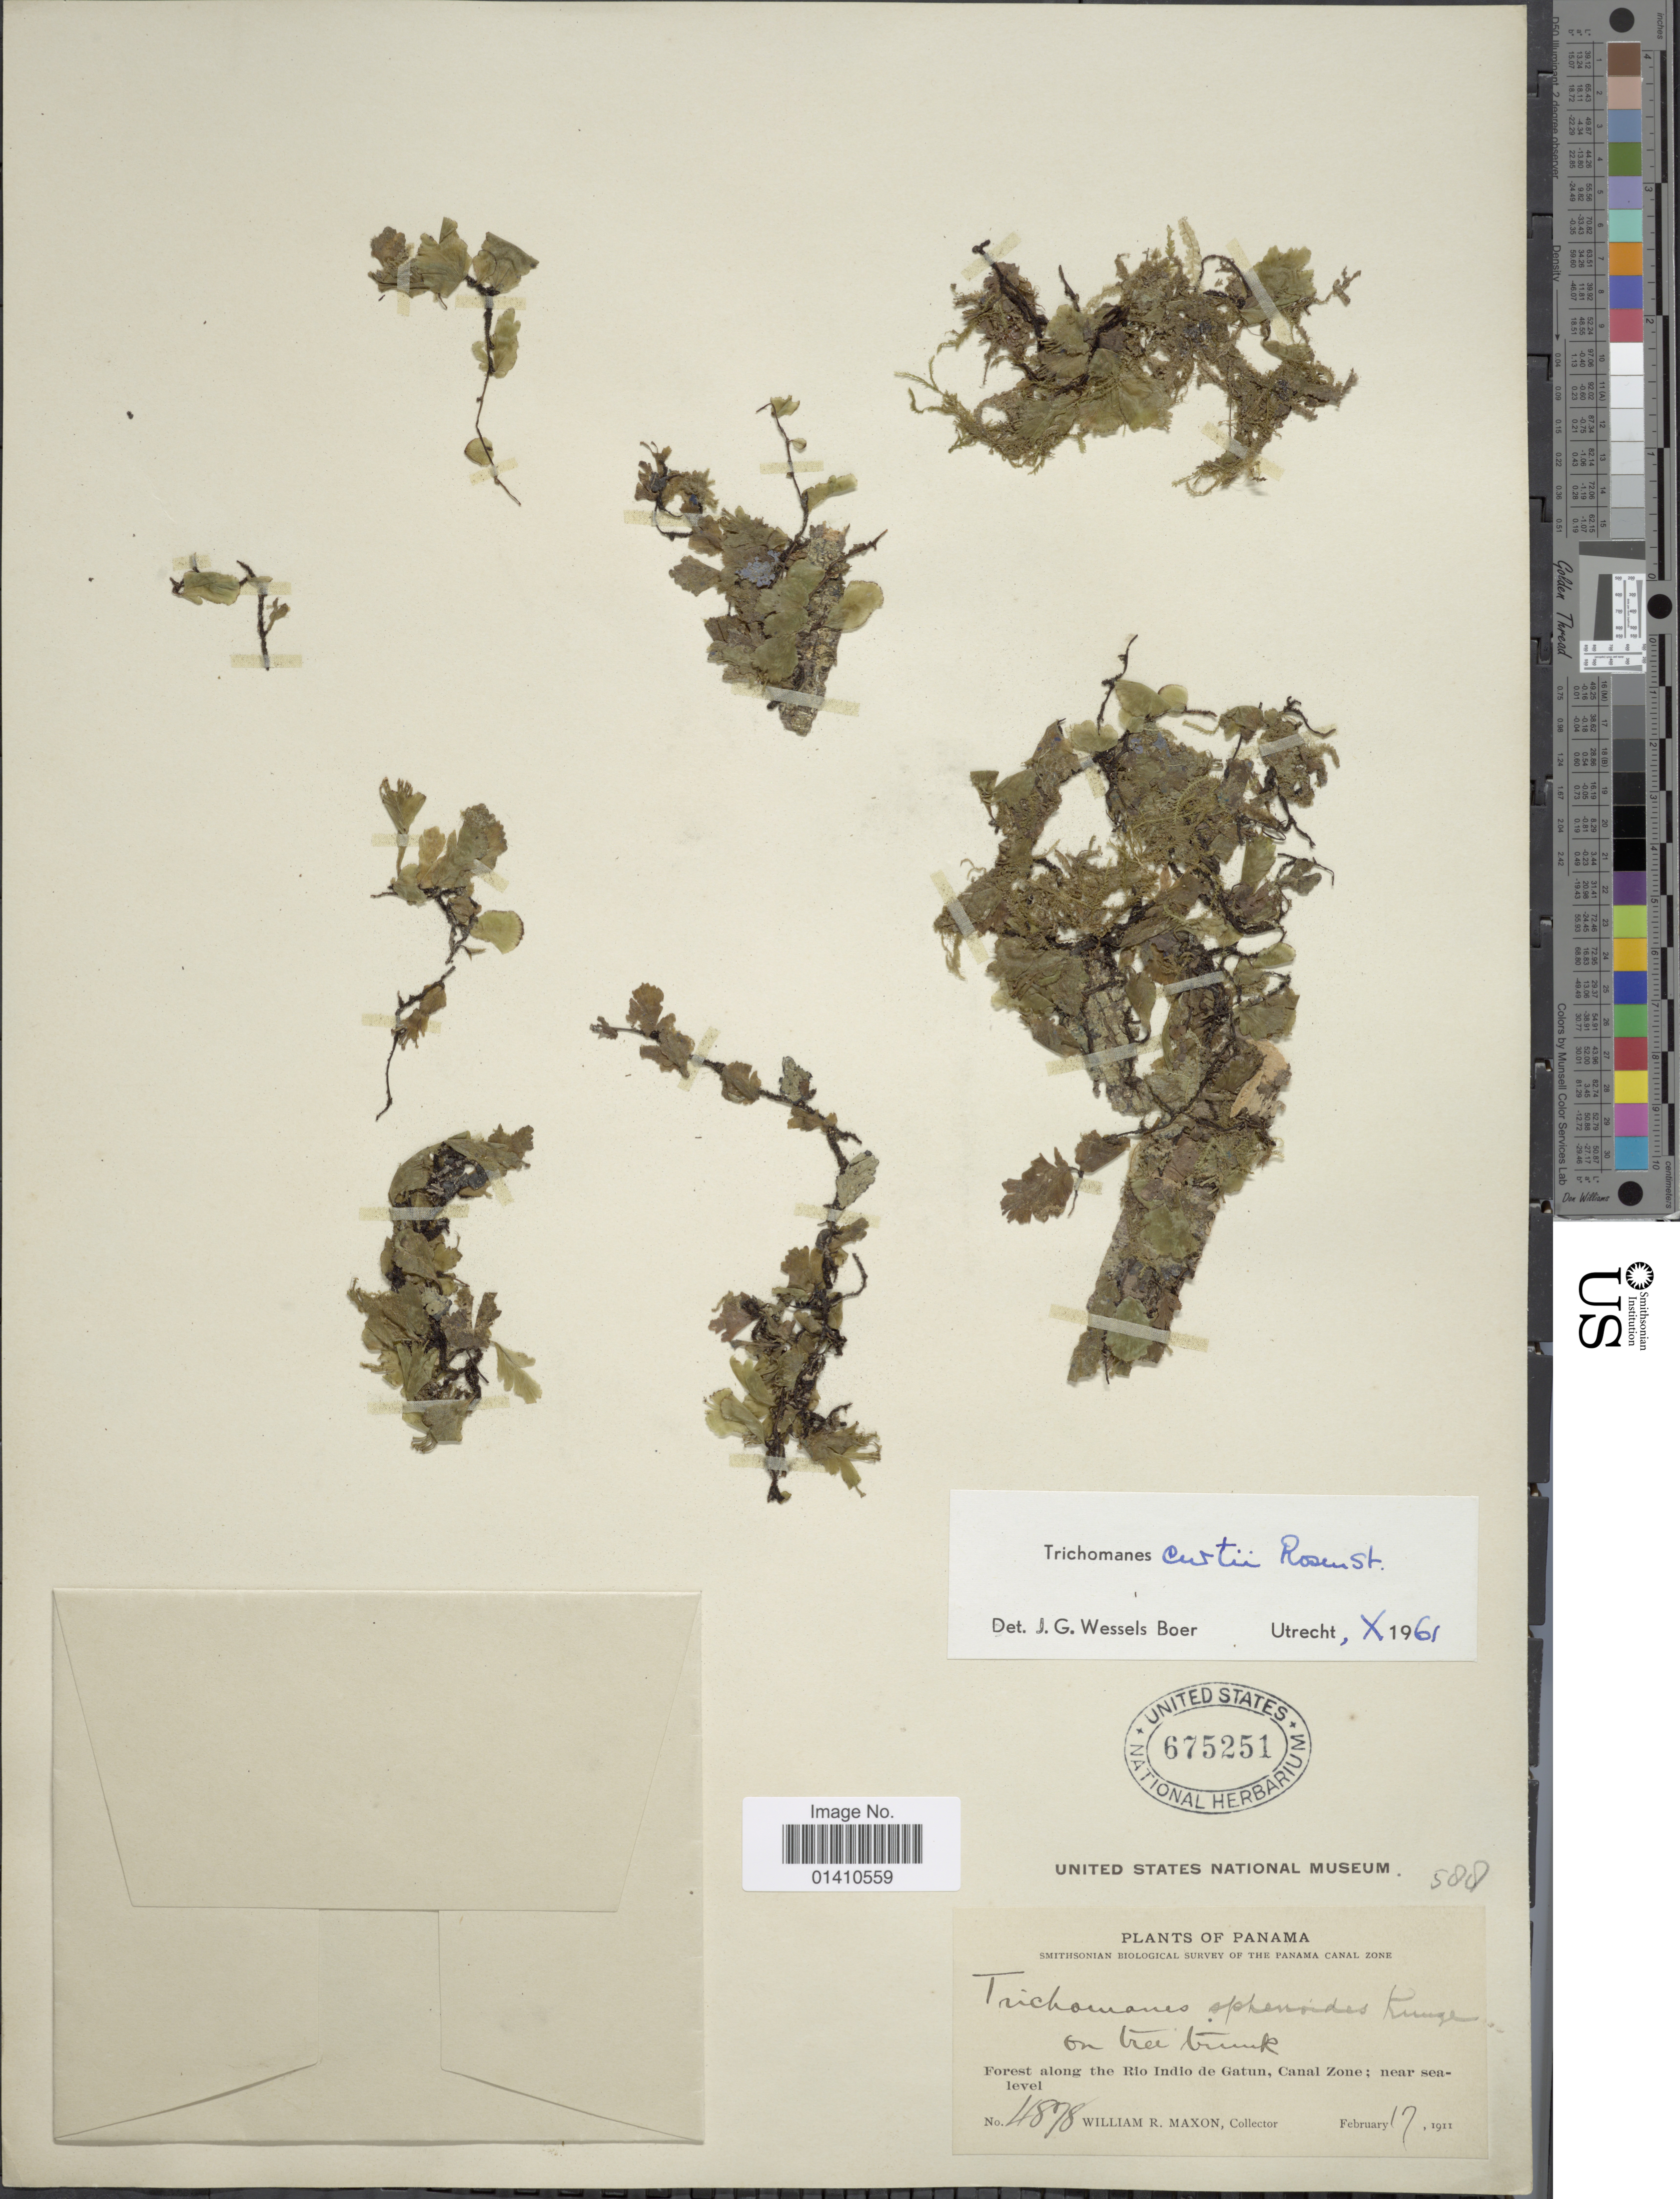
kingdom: Plantae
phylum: Tracheophyta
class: Polypodiopsida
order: Hymenophyllales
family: Hymenophyllaceae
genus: Didymoglossum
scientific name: Didymoglossum curtii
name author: (Rosenst.) Pic. Serm.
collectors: W. R. Maxon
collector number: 4878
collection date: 1911-02-17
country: Panama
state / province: Colón / Panamá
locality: Forest along the Rio Indio de Gatun: canal Zone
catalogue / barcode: US 675251